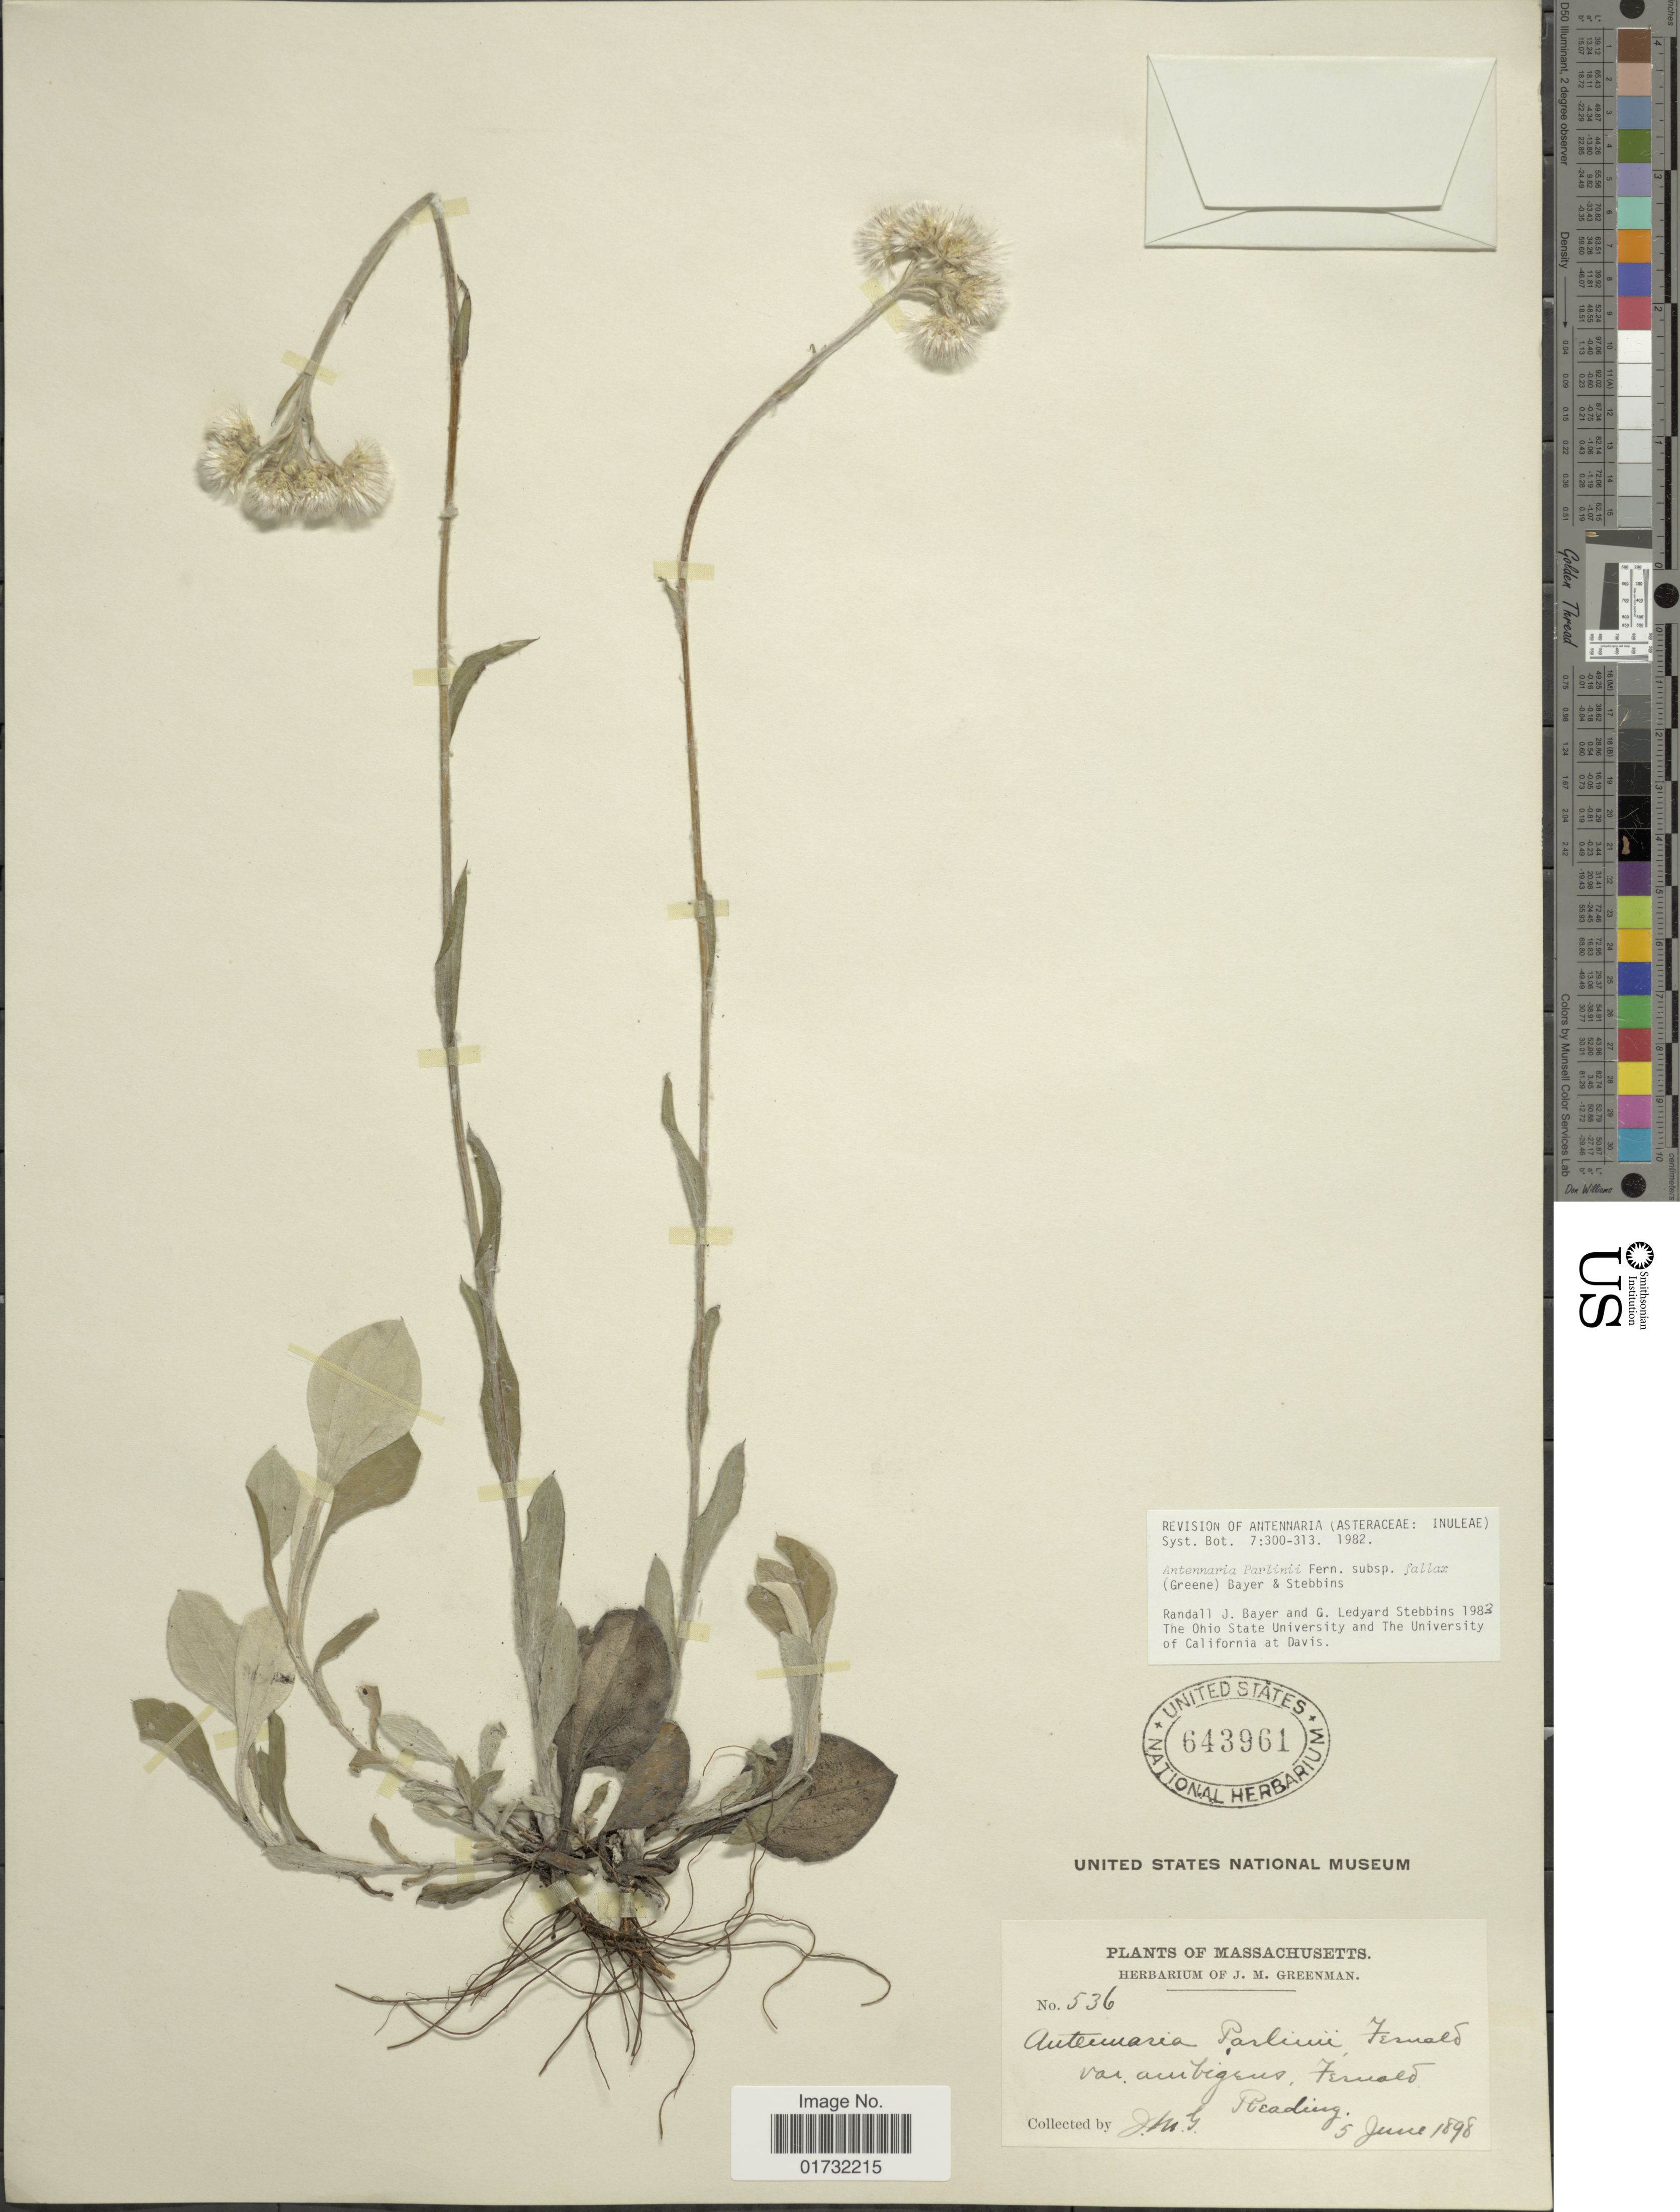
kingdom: Plantae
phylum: Tracheophyta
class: Magnoliopsida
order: Asterales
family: Asteraceae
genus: Antennaria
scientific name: Antennaria parlinii subsp. fallax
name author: (Greene) R.J. Bayer & Stebbins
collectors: J. M. Greenman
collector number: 536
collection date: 1898-06-05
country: United States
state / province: Massachusetts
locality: Reading [unsure placement]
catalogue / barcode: US 643961